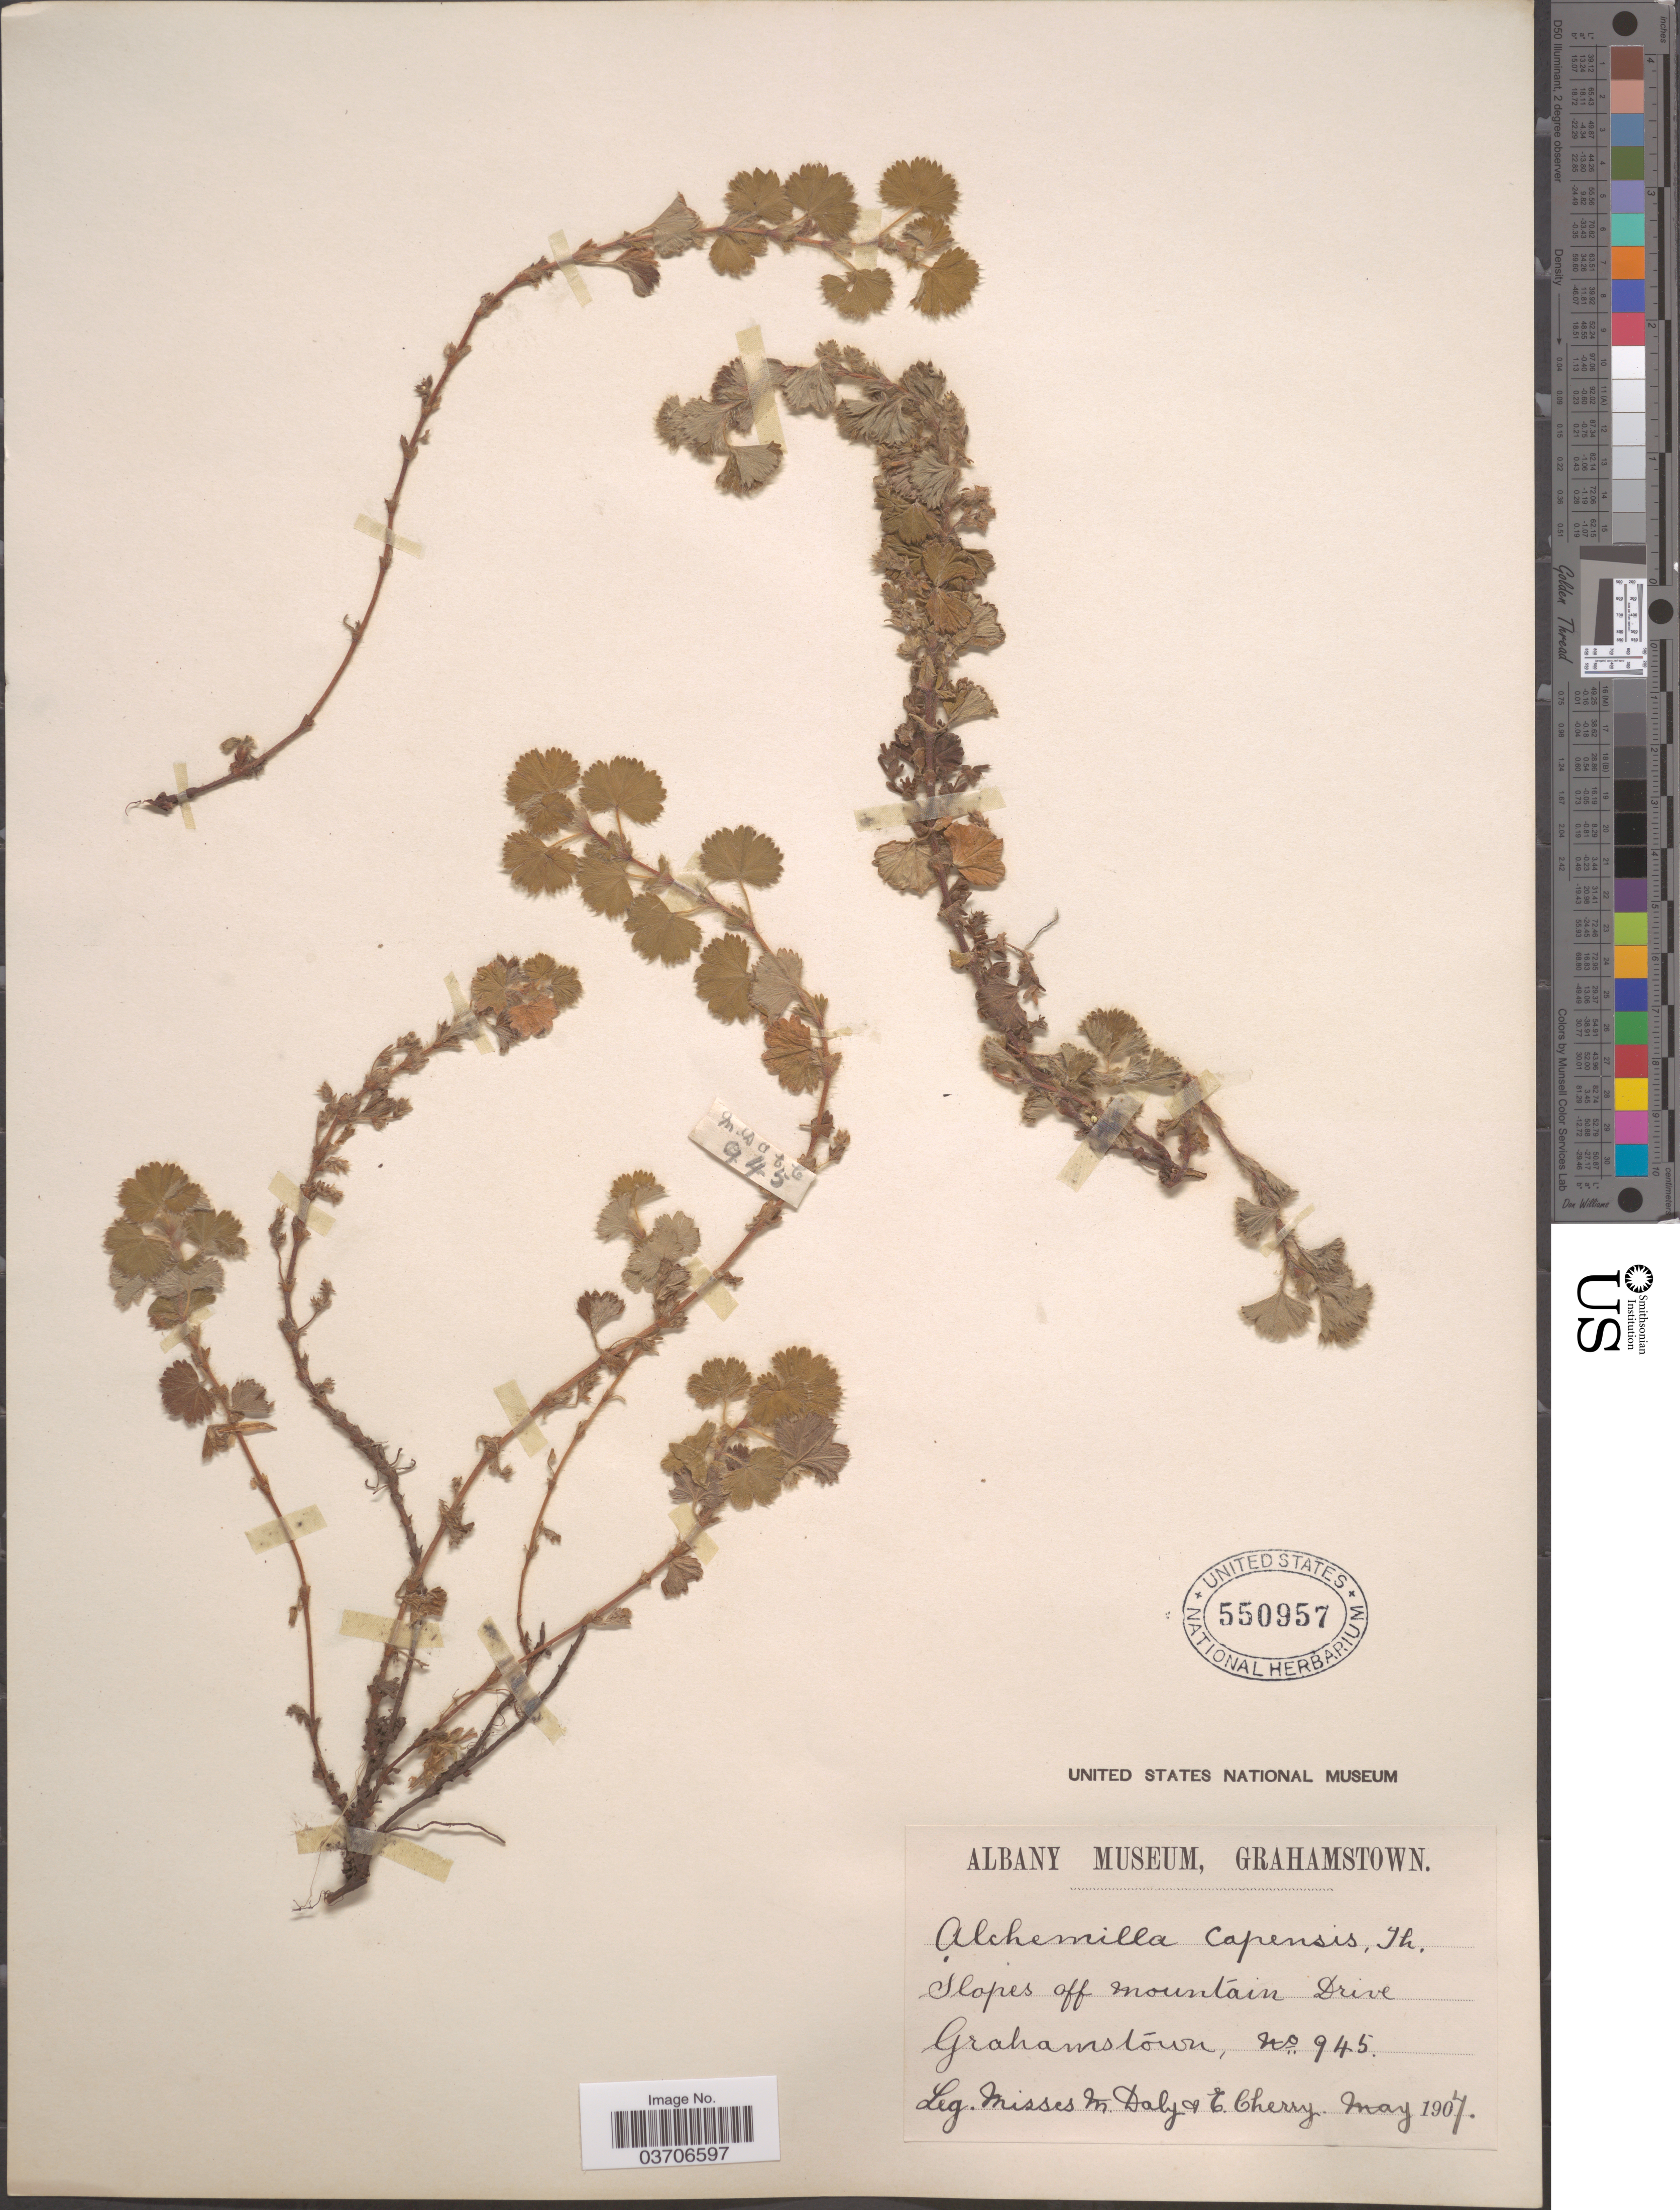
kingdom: Plantae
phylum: Tracheophyta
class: Magnoliopsida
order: Rosales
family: Rosaceae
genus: Alchemilla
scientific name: Alchemilla capensis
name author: Thunb.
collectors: M. Daly & C. Cherry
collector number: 945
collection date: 1907-05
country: South Africa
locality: Slopes off mountain Drive Grahamstown.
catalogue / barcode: US 550957